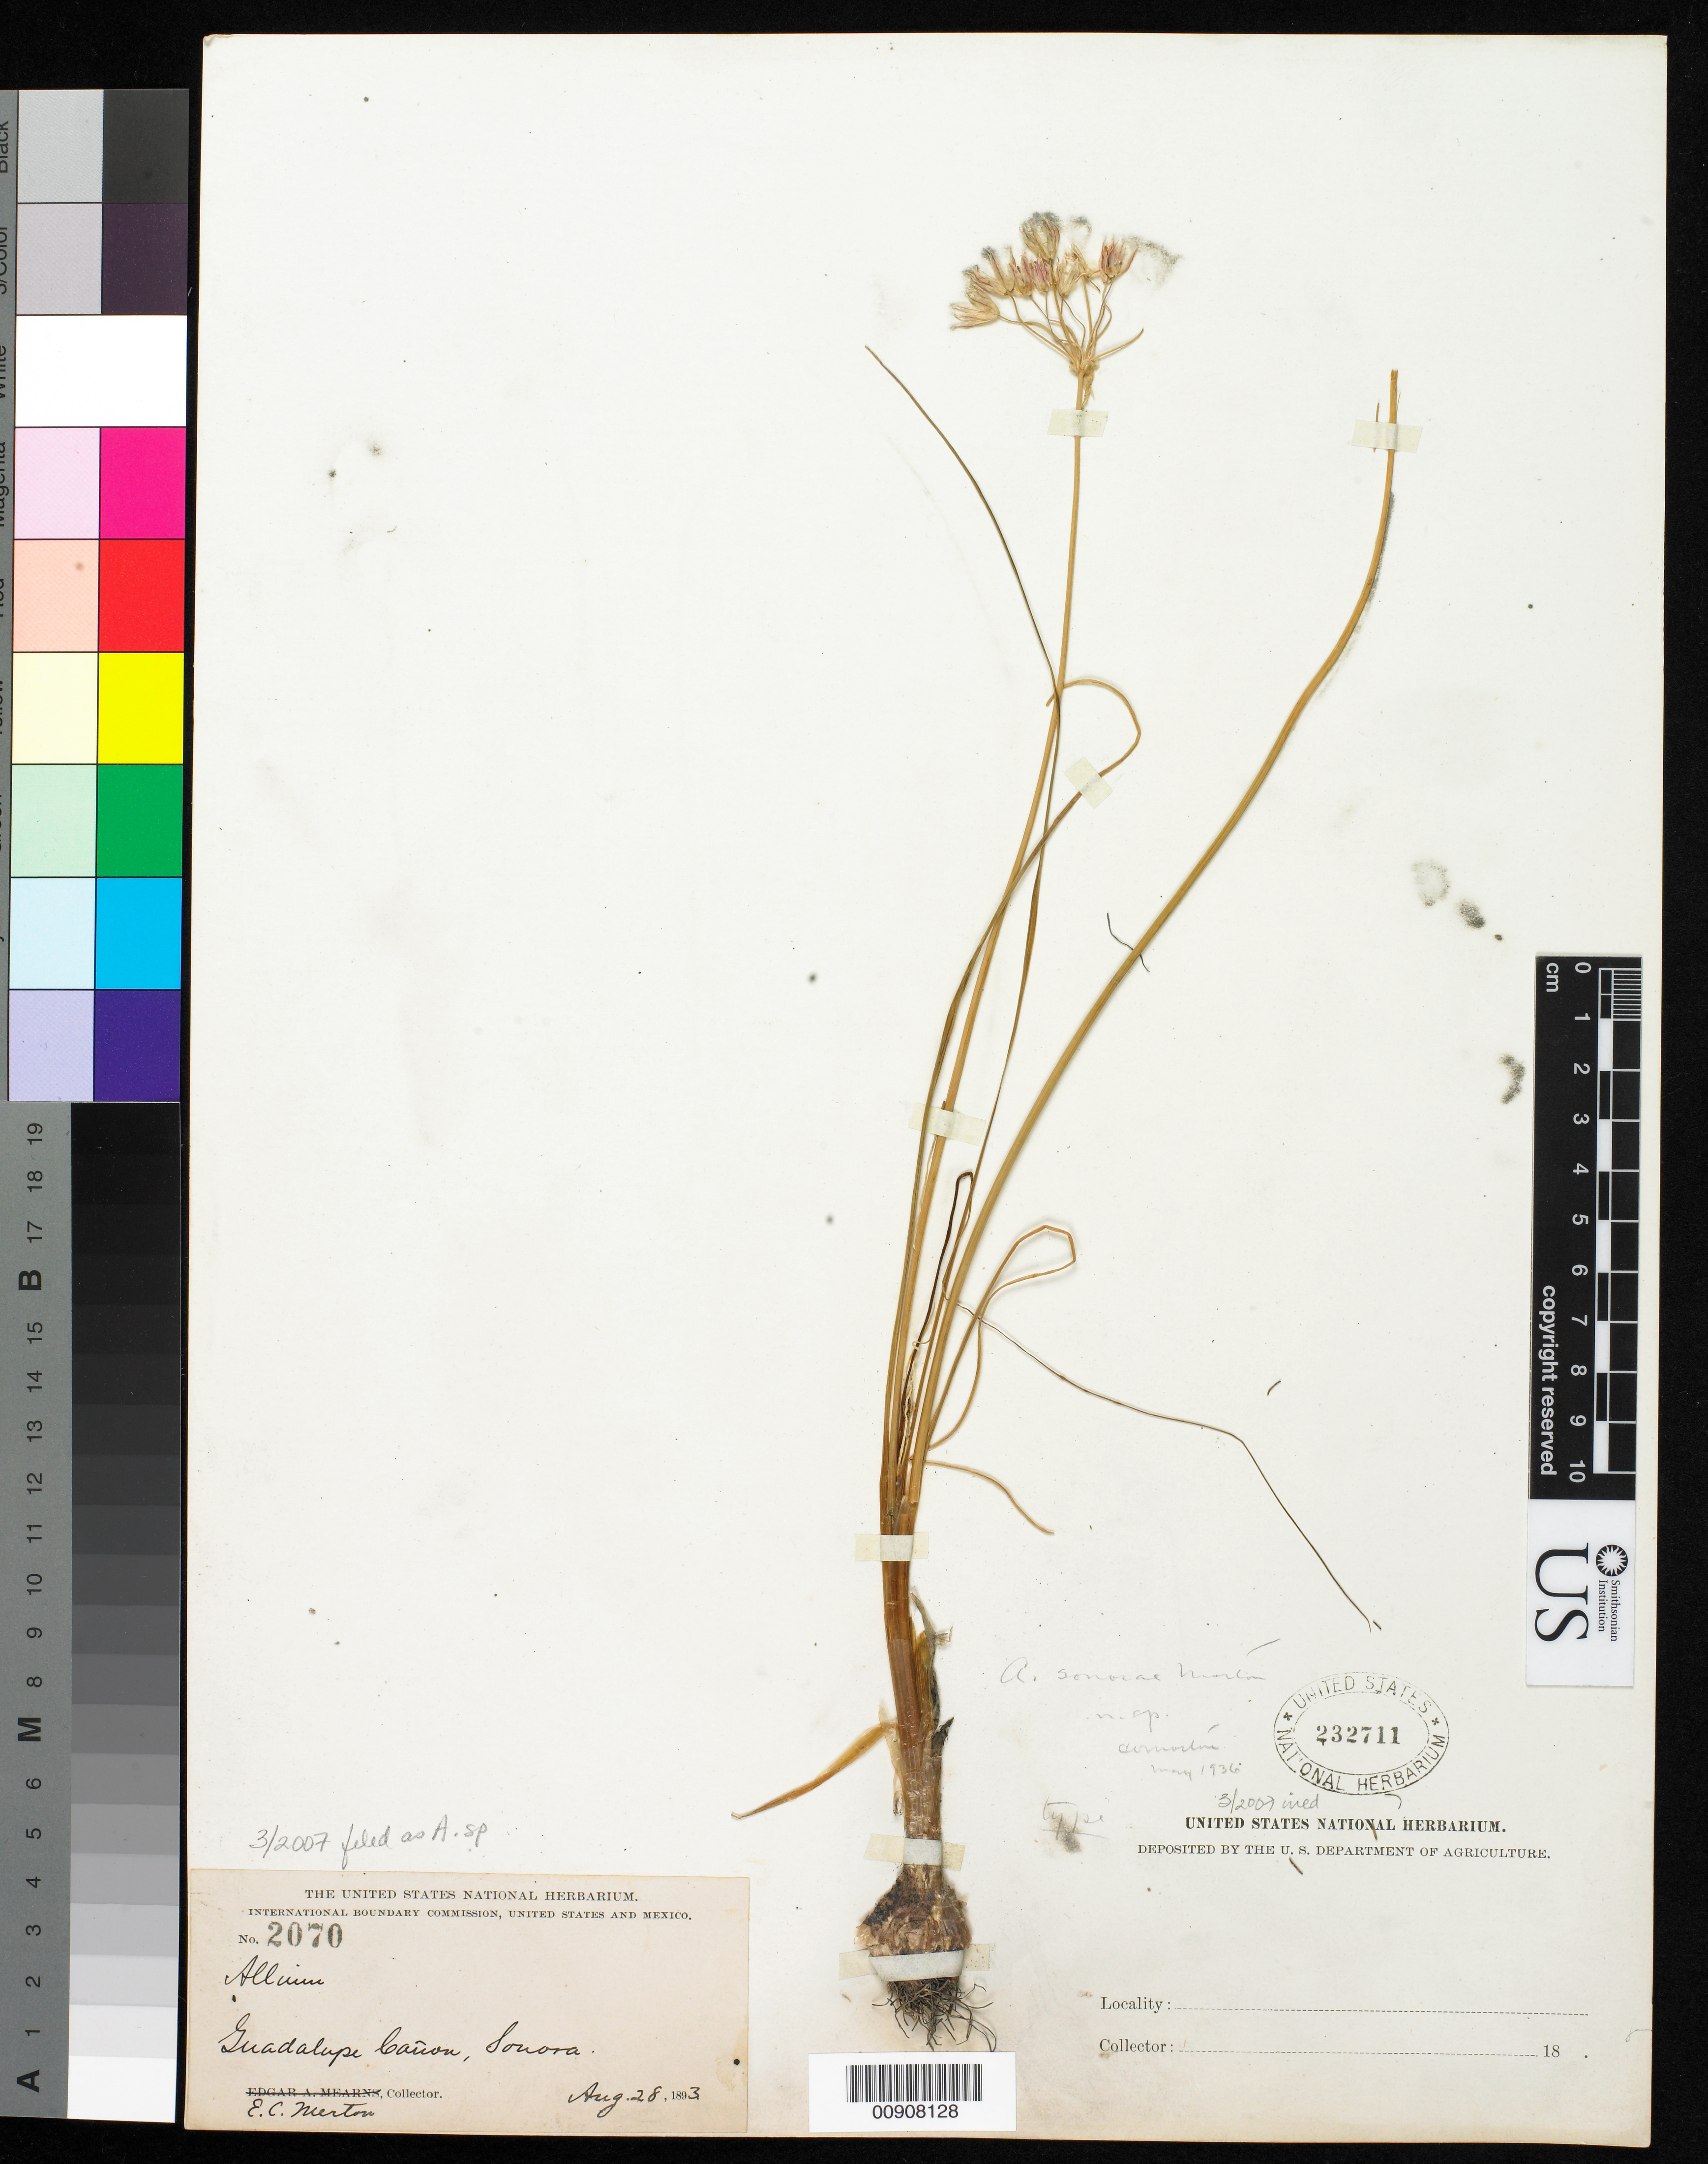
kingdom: Plantae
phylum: Tracheophyta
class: Liliopsida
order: Asparagales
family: Amaryllidaceae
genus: Allium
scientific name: Allium sp.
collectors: E. Merton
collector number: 2070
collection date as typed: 28 Aug 1893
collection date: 1893-08-28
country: Mexico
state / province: Sonora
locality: Guadalupe Cañon, Sonora.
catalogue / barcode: US 232711